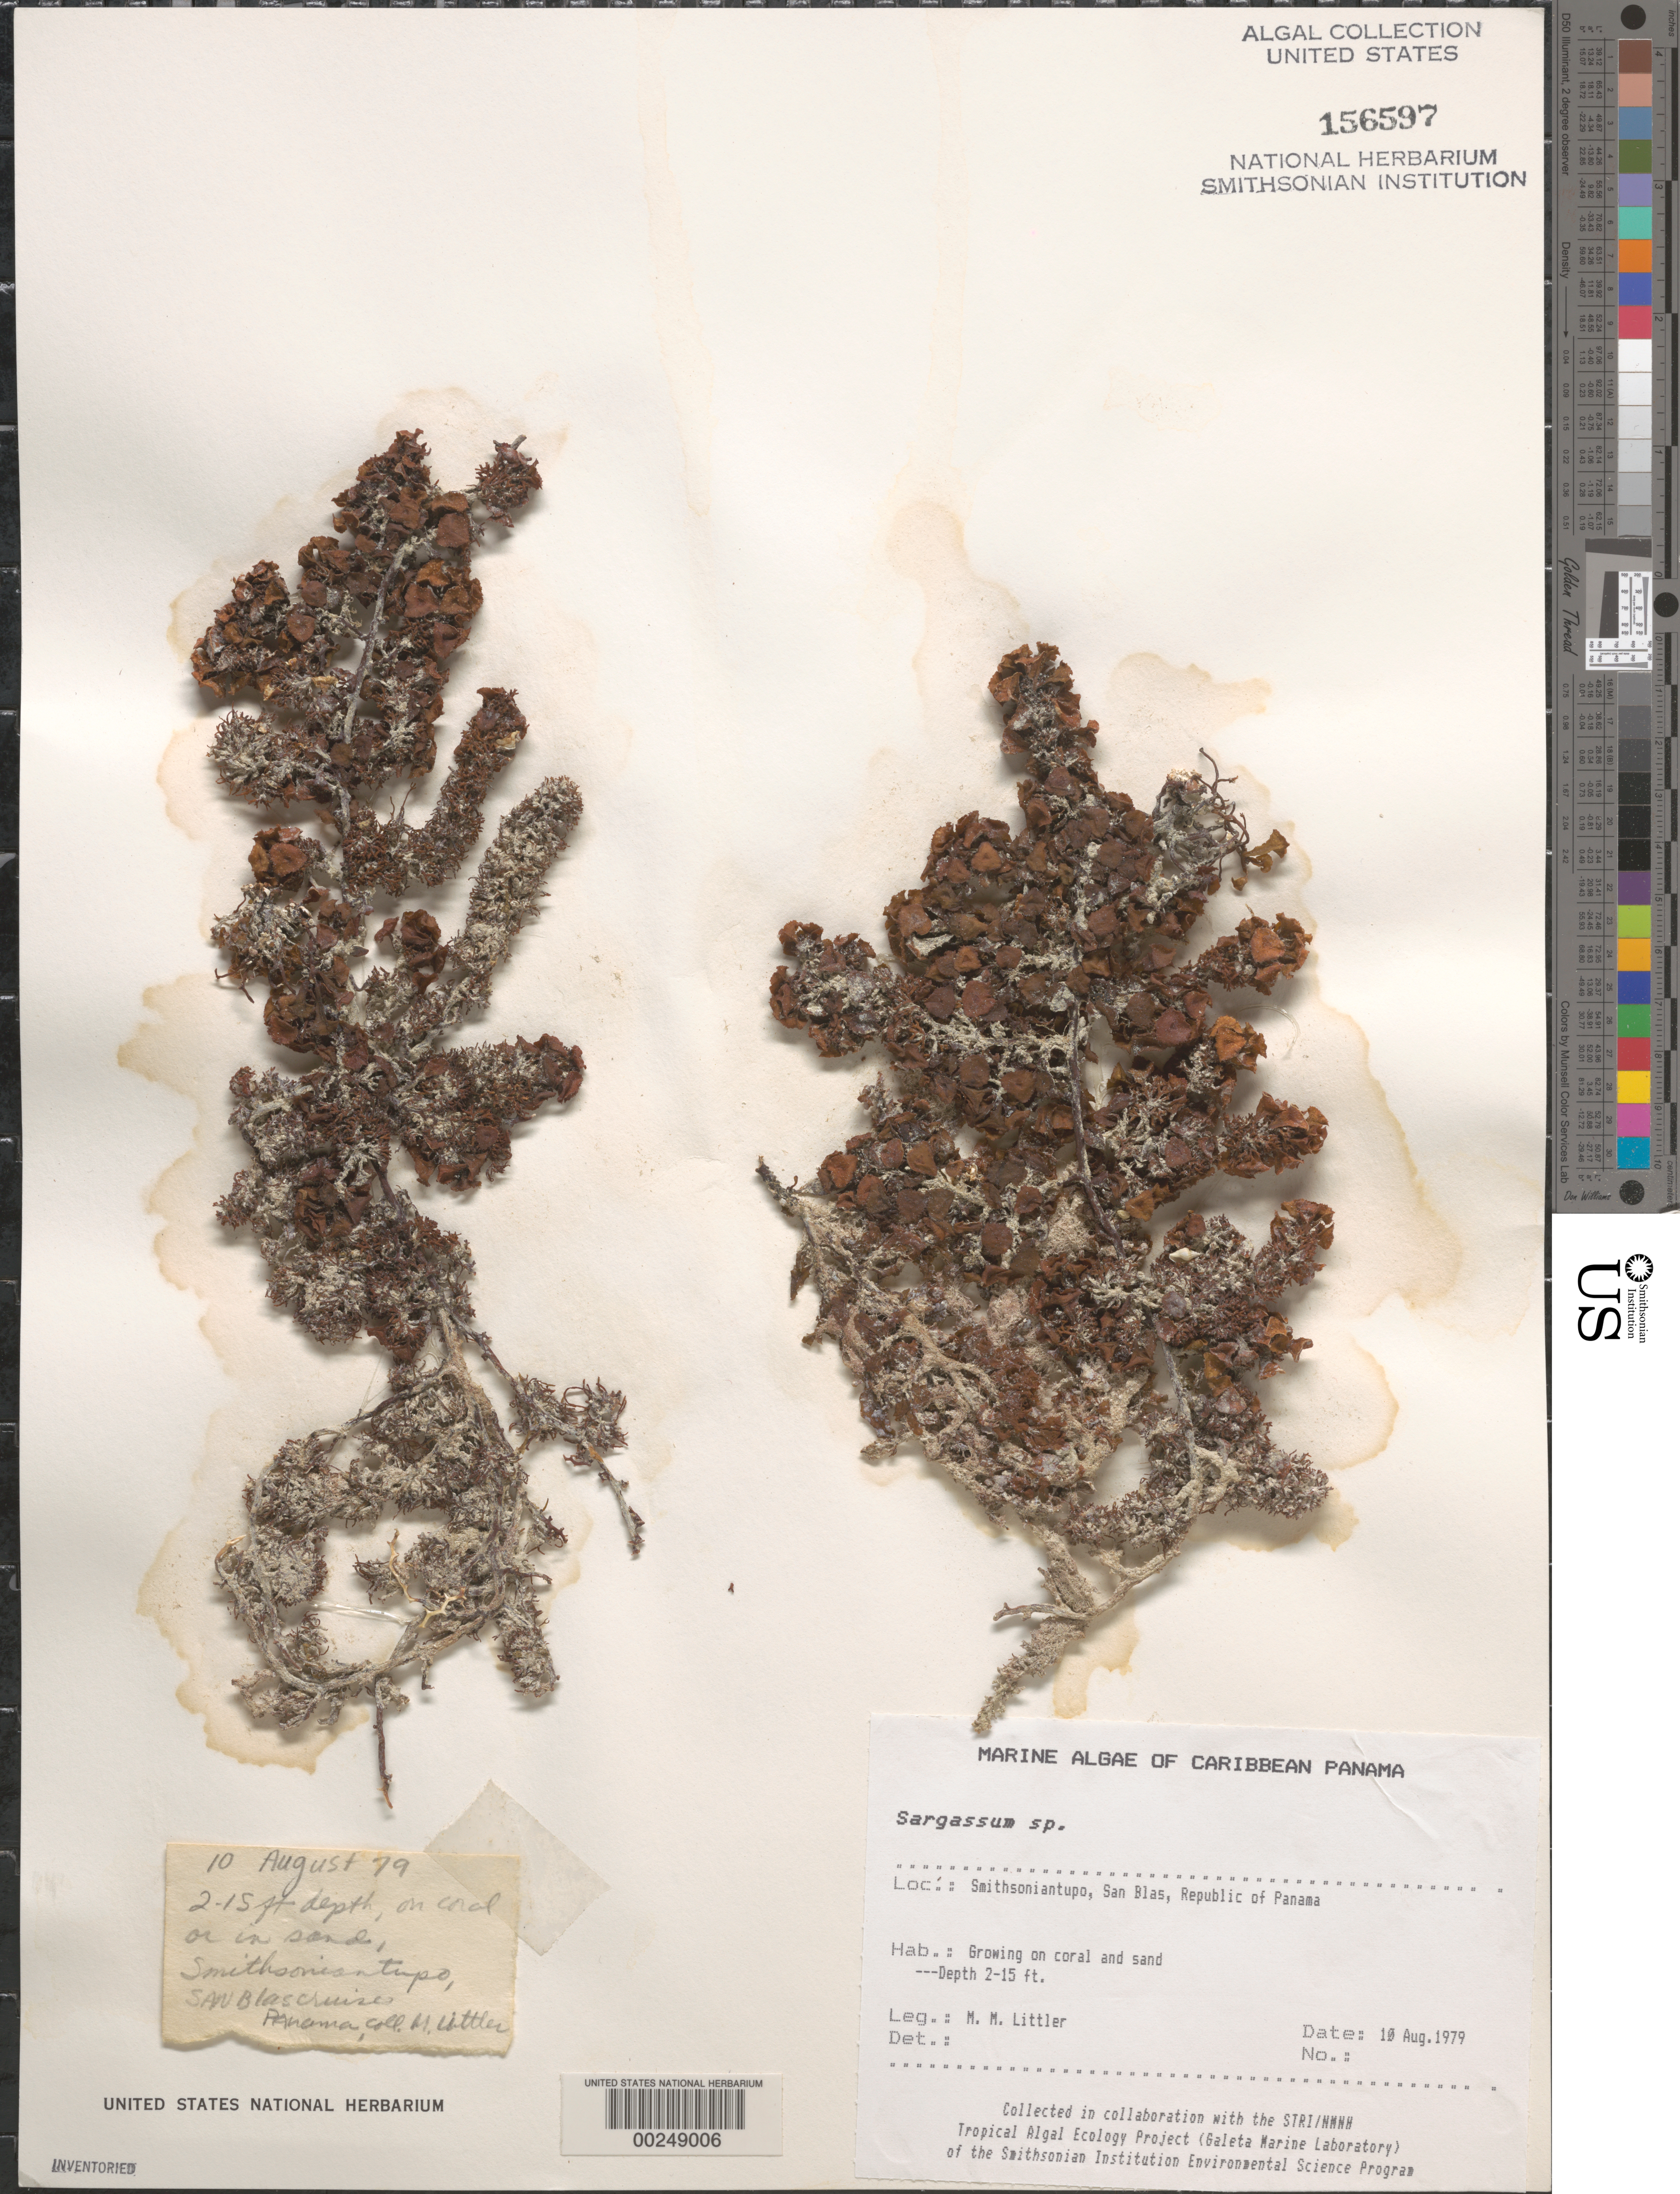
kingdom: Chromista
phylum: Ochrophyta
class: Phaeophyceae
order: Fucales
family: Sargassaceae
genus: Sargassum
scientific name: Sargassum sp.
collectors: M. M. Littler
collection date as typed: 10 Aug 1979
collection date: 1979-08-10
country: Panama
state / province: Kuna Yala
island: Smithsoniantupo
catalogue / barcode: US 156597